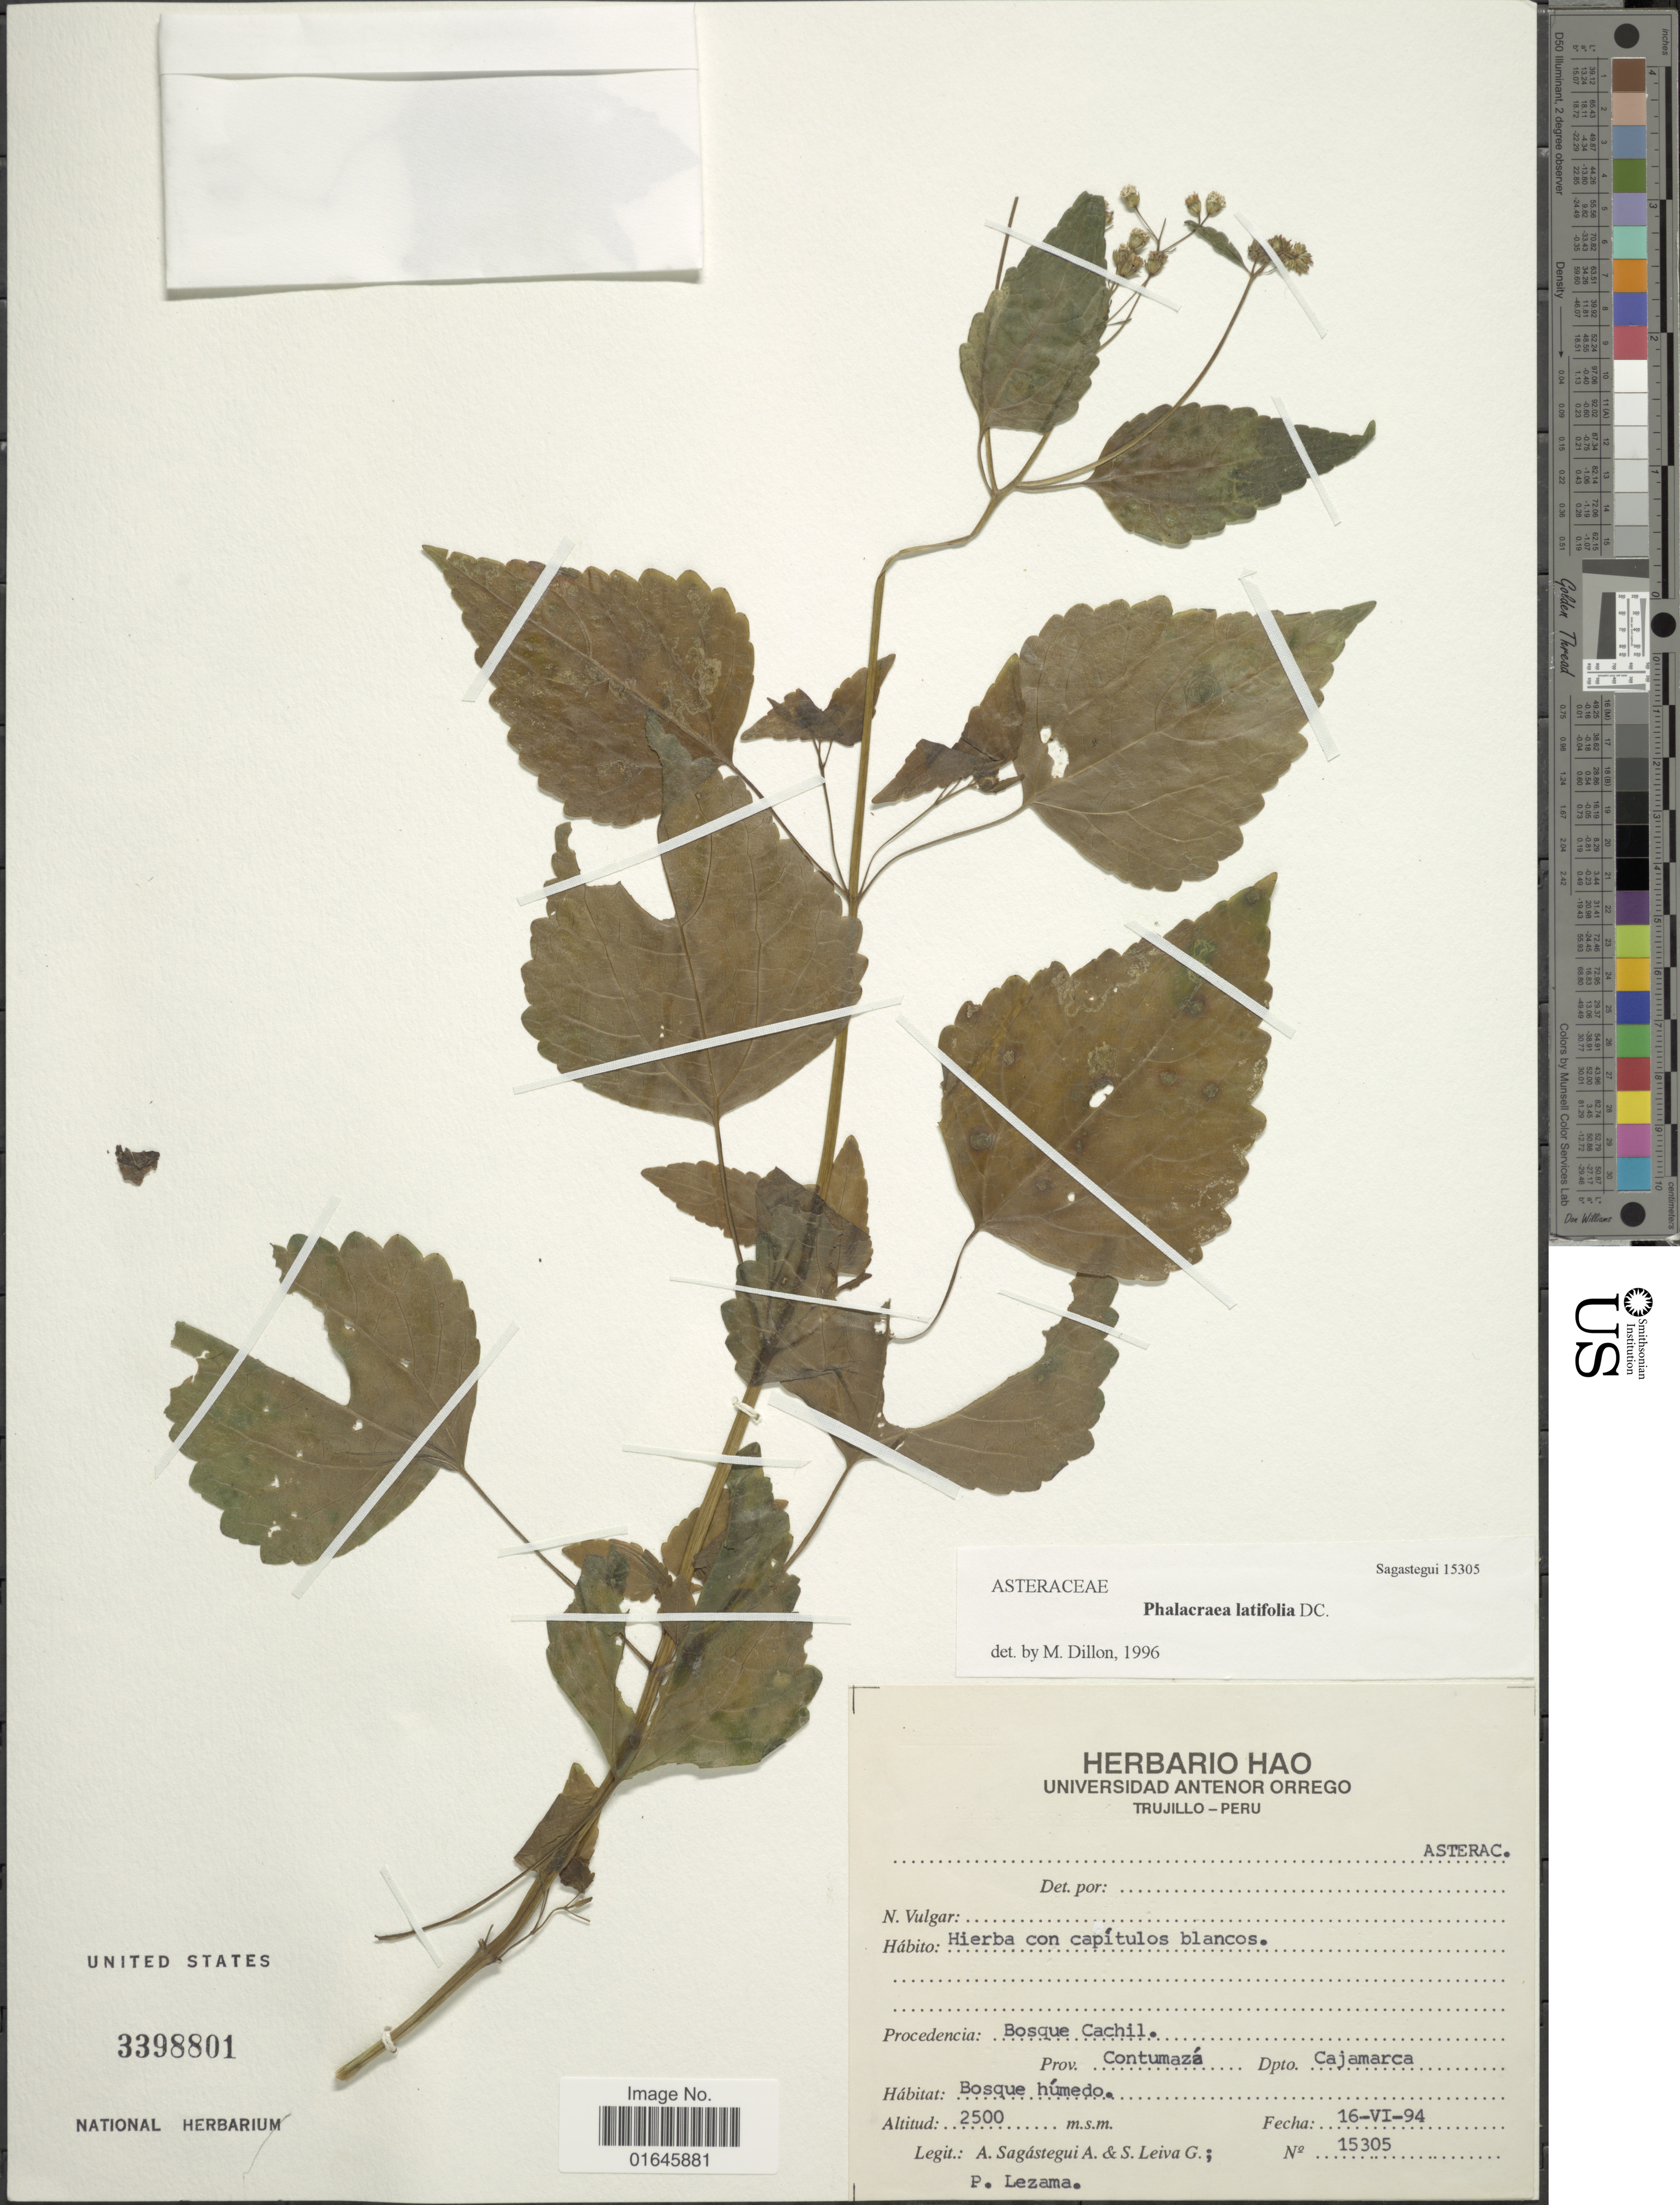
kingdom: Plantae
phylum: Tracheophyta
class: Magnoliopsida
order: Asterales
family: Asteraceae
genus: Phalacraea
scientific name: Phalacraea latifolia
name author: DC.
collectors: A. Sagástegui A., S. Leiva G. & P. Lezama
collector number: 15305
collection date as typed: Transcribed d/m/y: 16/6/94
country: Peru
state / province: Cajamarca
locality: Bosque de Cachil, Prov. Contumaza, Dpto. Cajamarca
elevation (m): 2500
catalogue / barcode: US 3398801